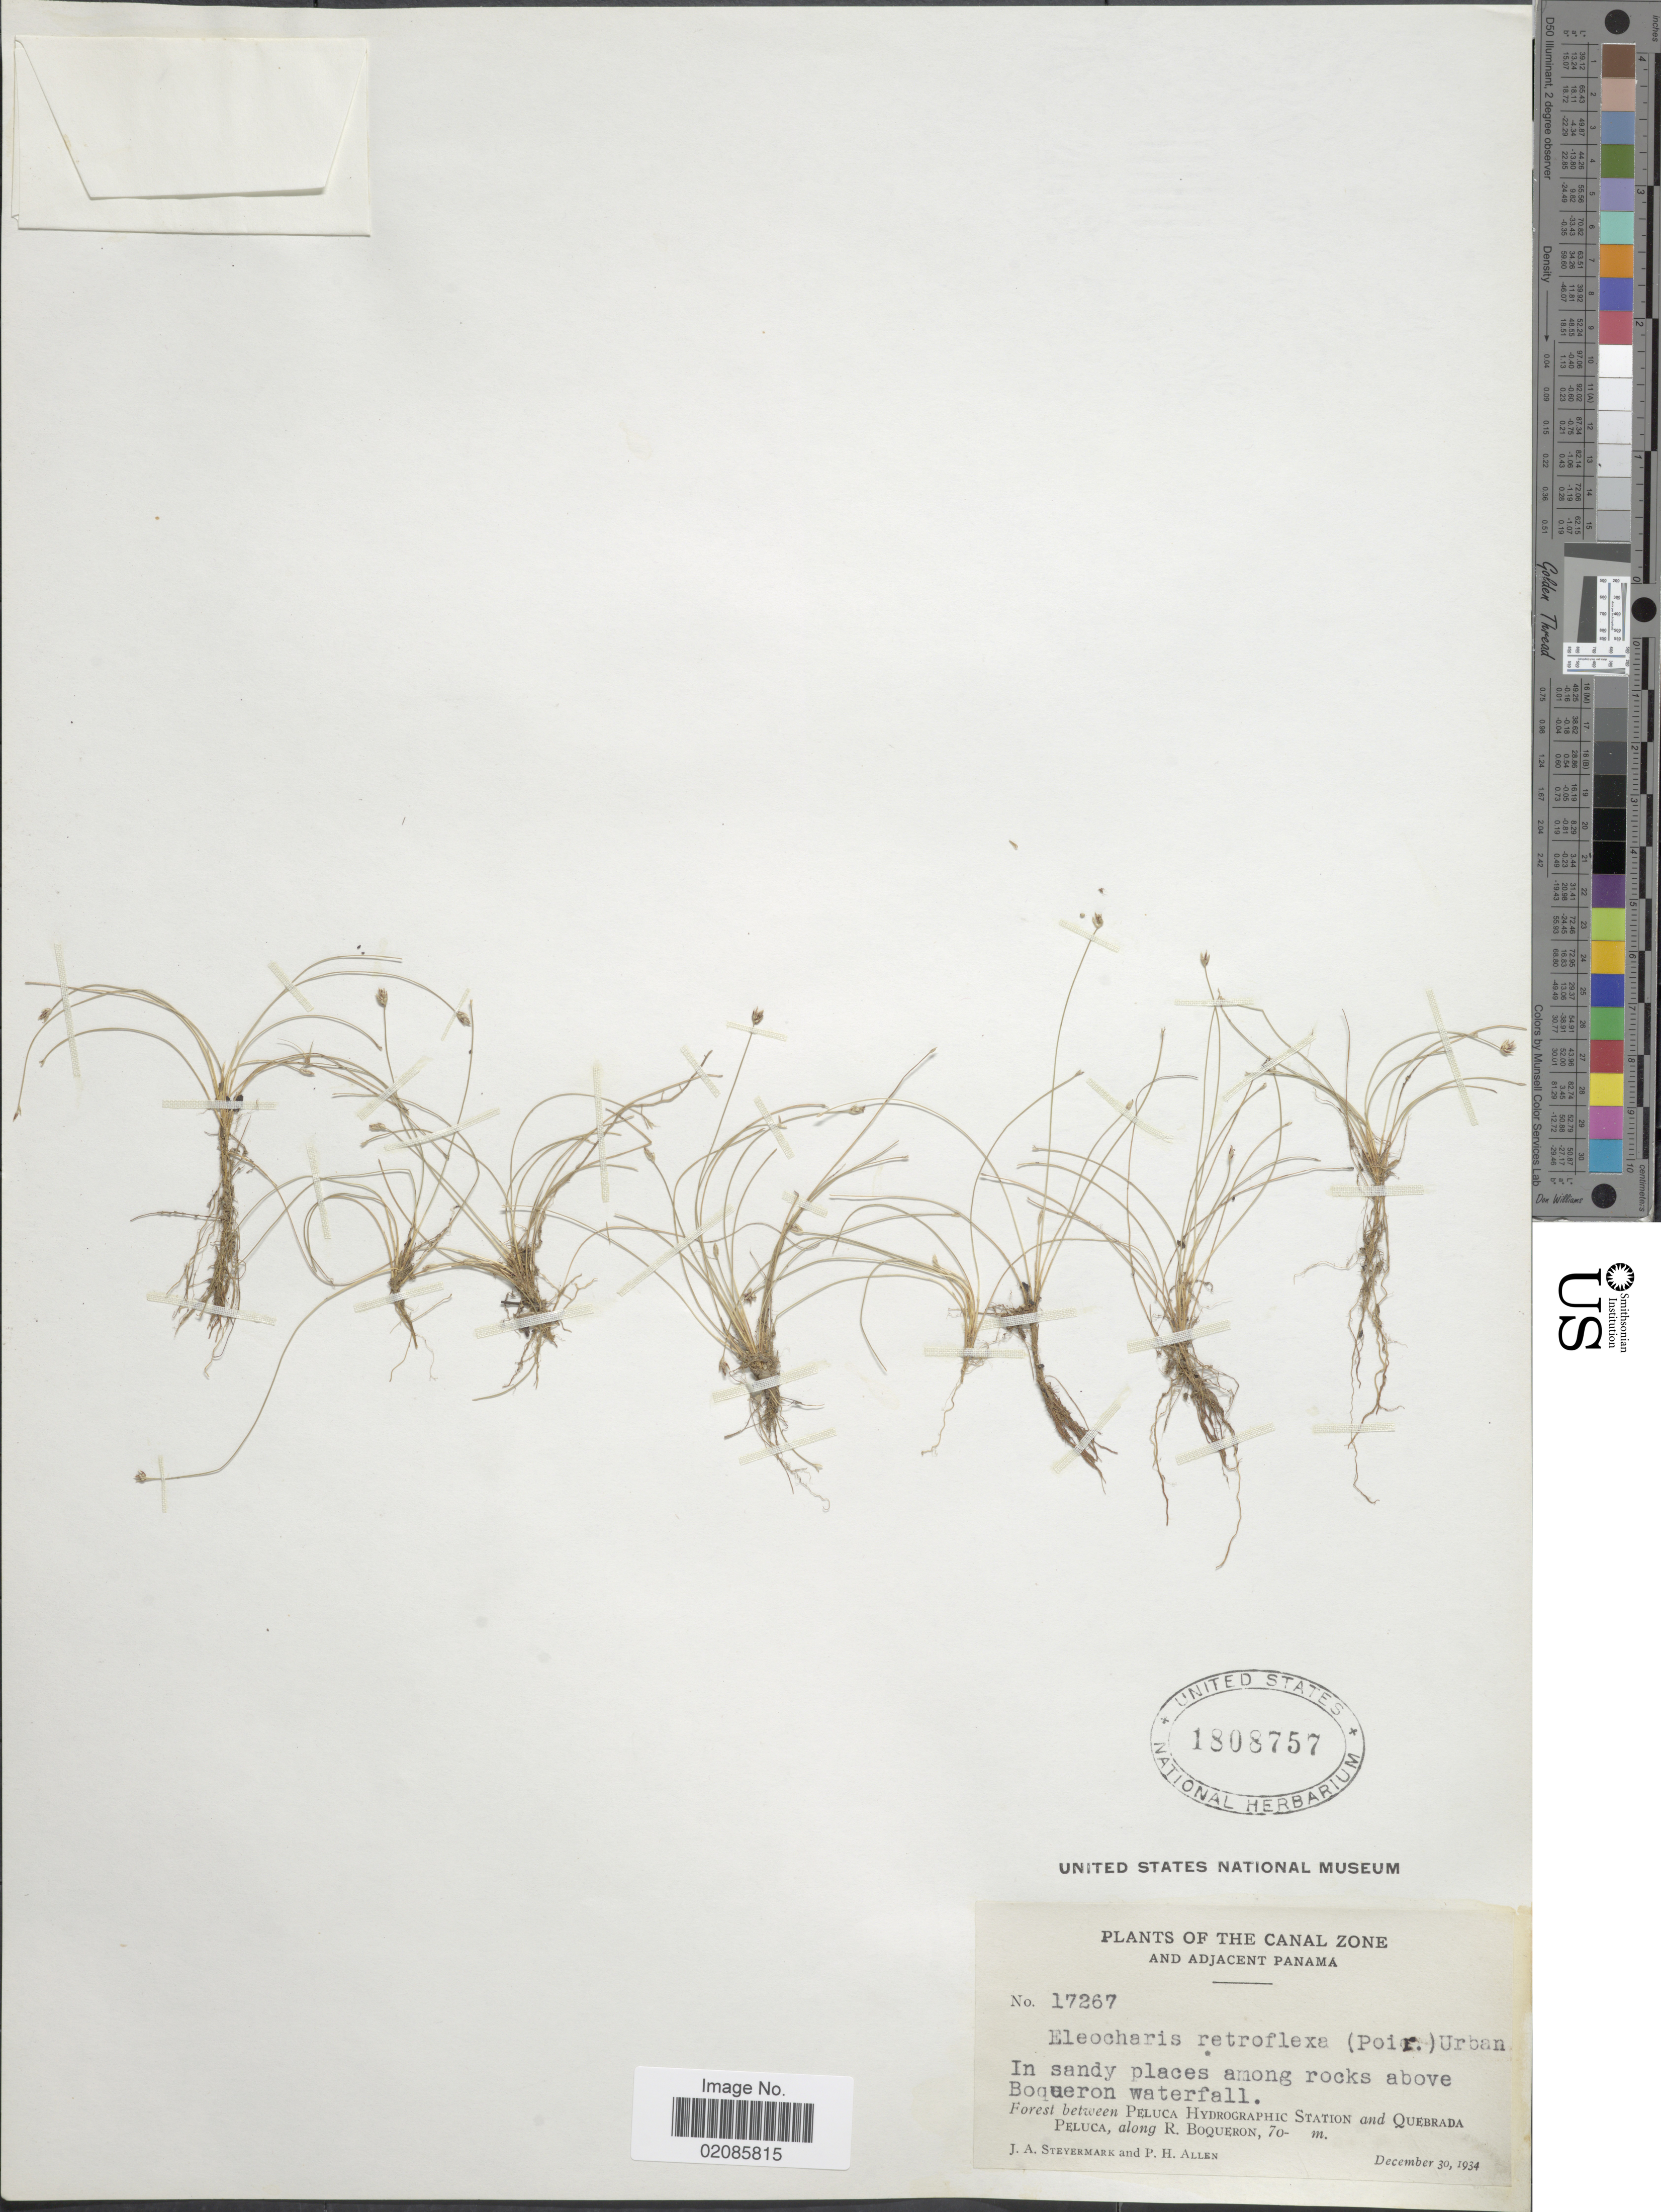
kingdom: Plantae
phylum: Tracheophyta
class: Liliopsida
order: Poales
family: Cyperaceae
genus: Eleocharis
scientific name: Eleocharis retroflexa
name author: (Poir.) Urb.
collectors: J. Steyermark & P. H. Allen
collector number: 17267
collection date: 1934-12-30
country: Panama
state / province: Colón / Panamá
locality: Canal Zone and adjacent Panamá. In sandy places among rocks above Boqueron waterfall. Forest between Peluca Hydrographic Station and Quebrada Peluca, along R. Boqueron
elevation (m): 70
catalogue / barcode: US 1808757